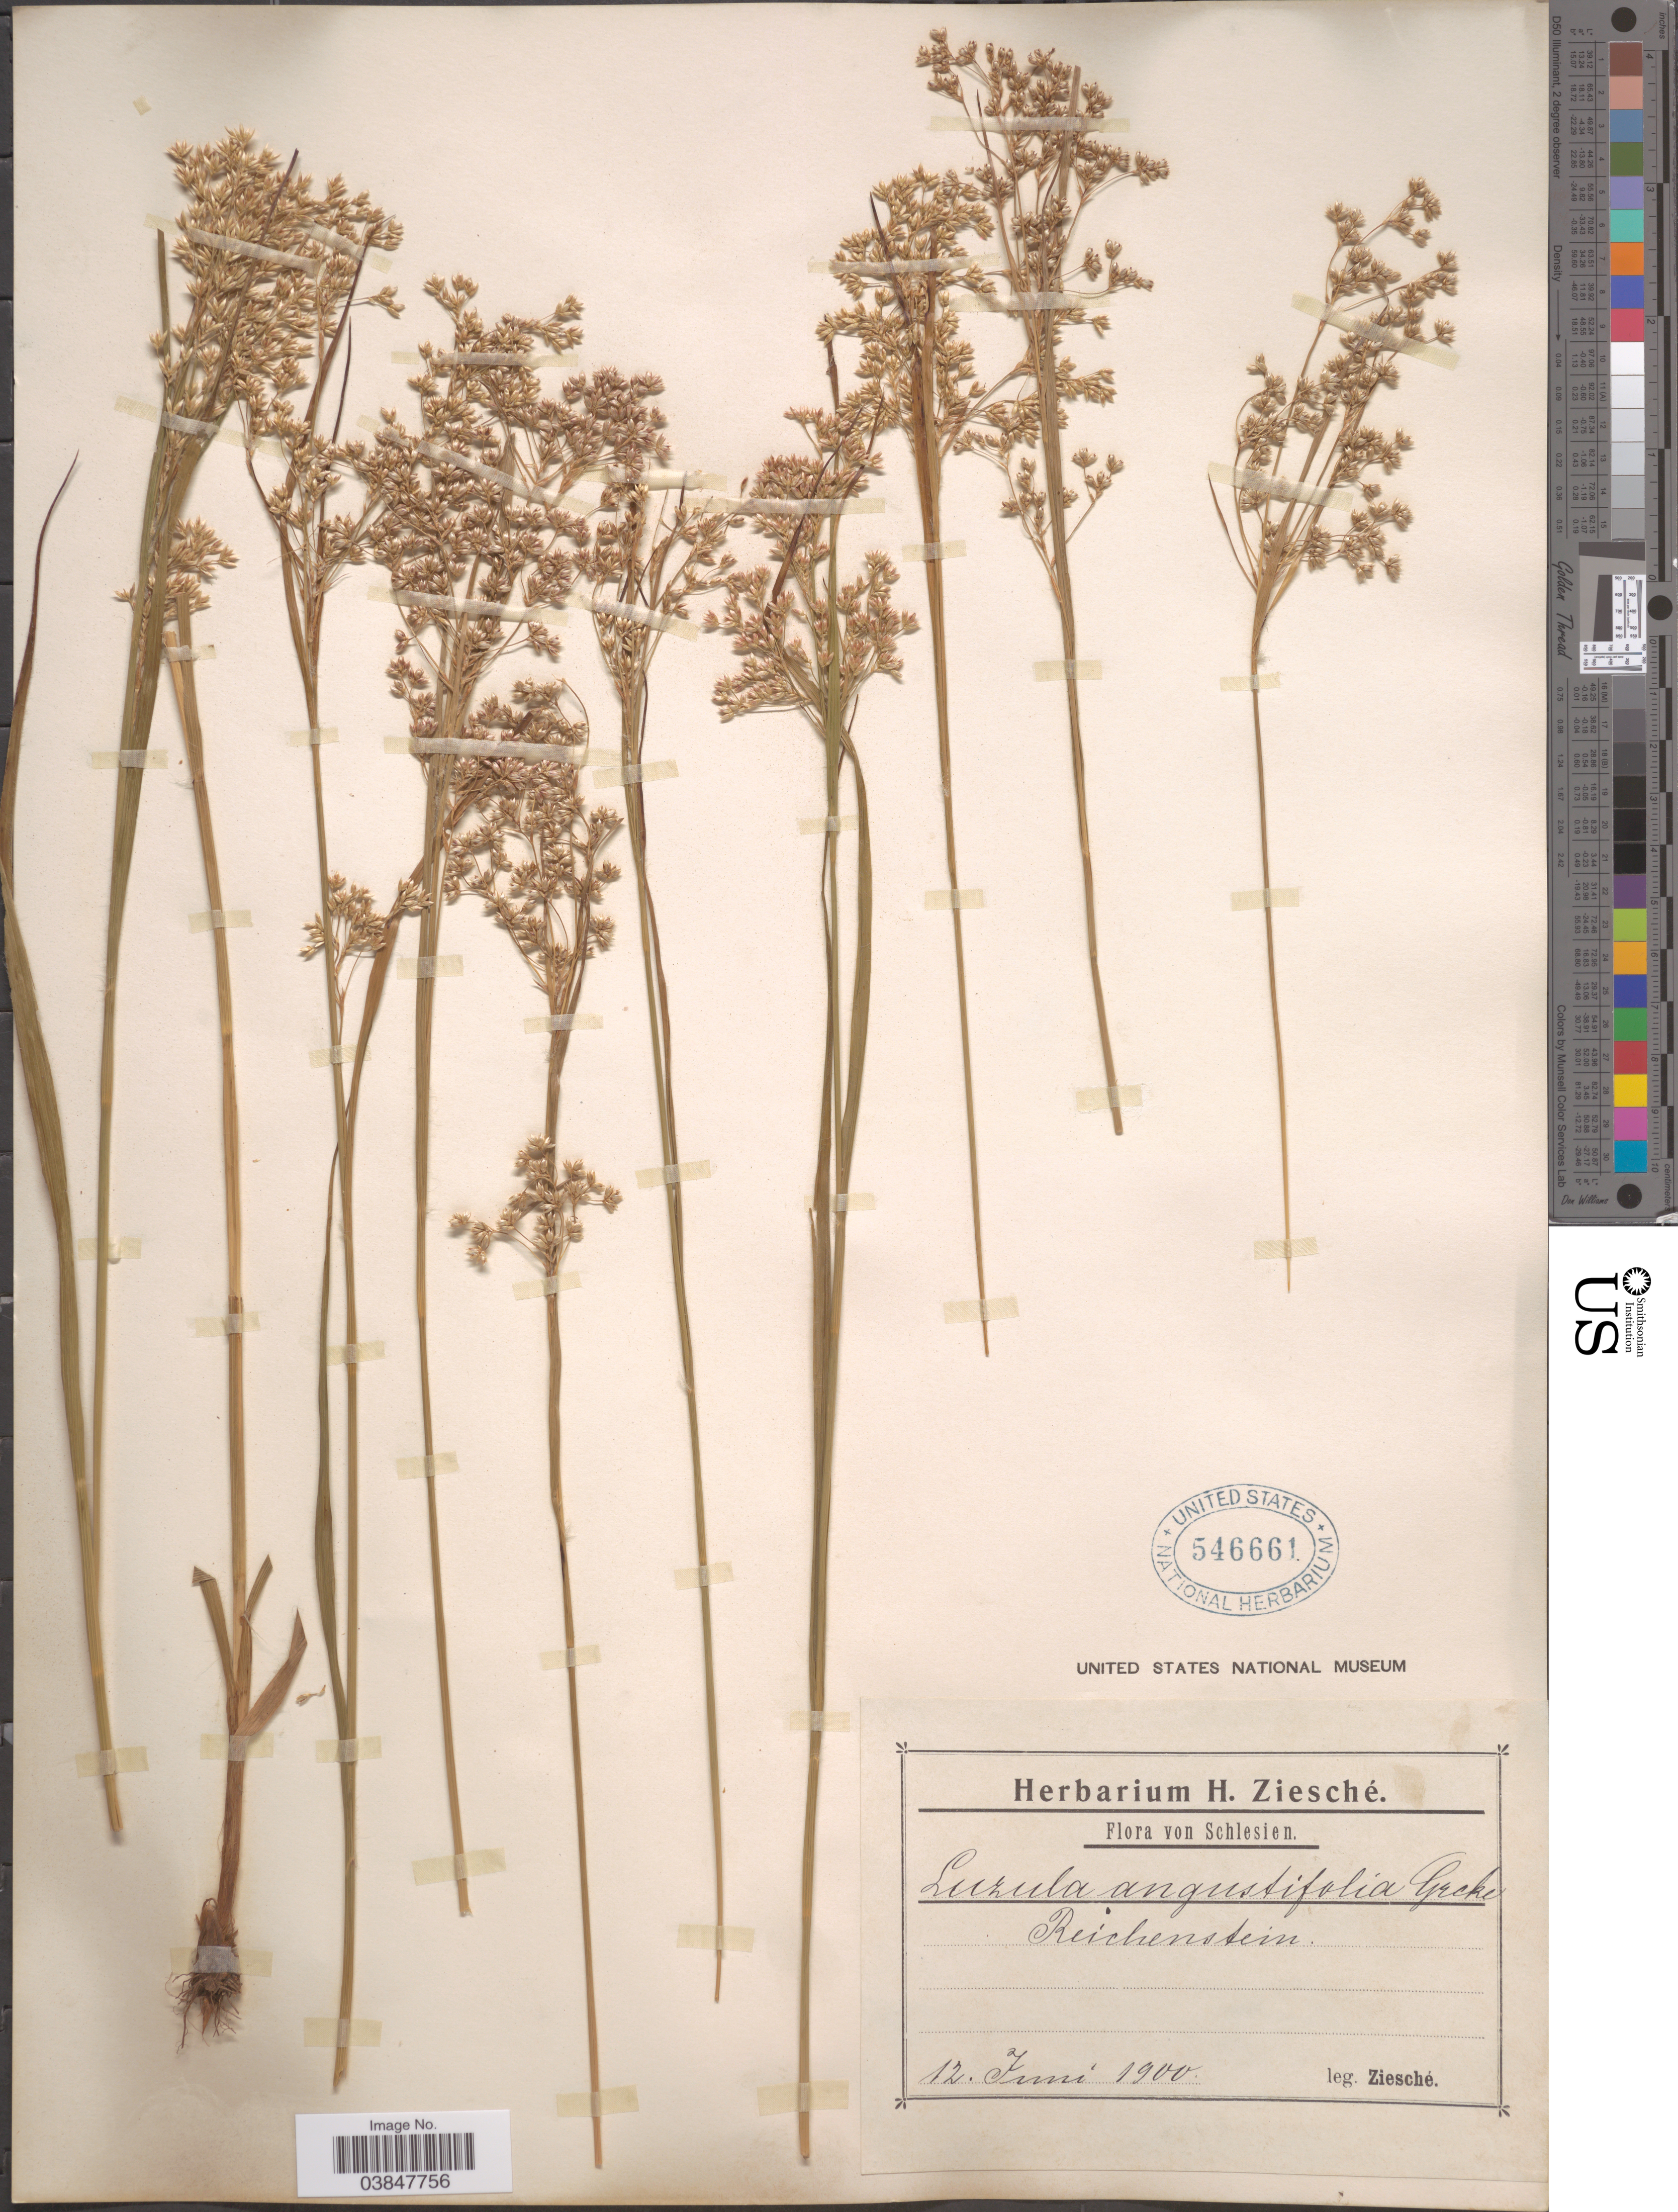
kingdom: Plantae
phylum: Tracheophyta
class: Liliopsida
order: Poales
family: Juncaceae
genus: Luzula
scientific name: Luzula angustifolia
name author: Poir.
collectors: Ziesché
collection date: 1900-06-12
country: Germany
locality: Schlesien. Reichenstein.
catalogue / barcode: US 546661